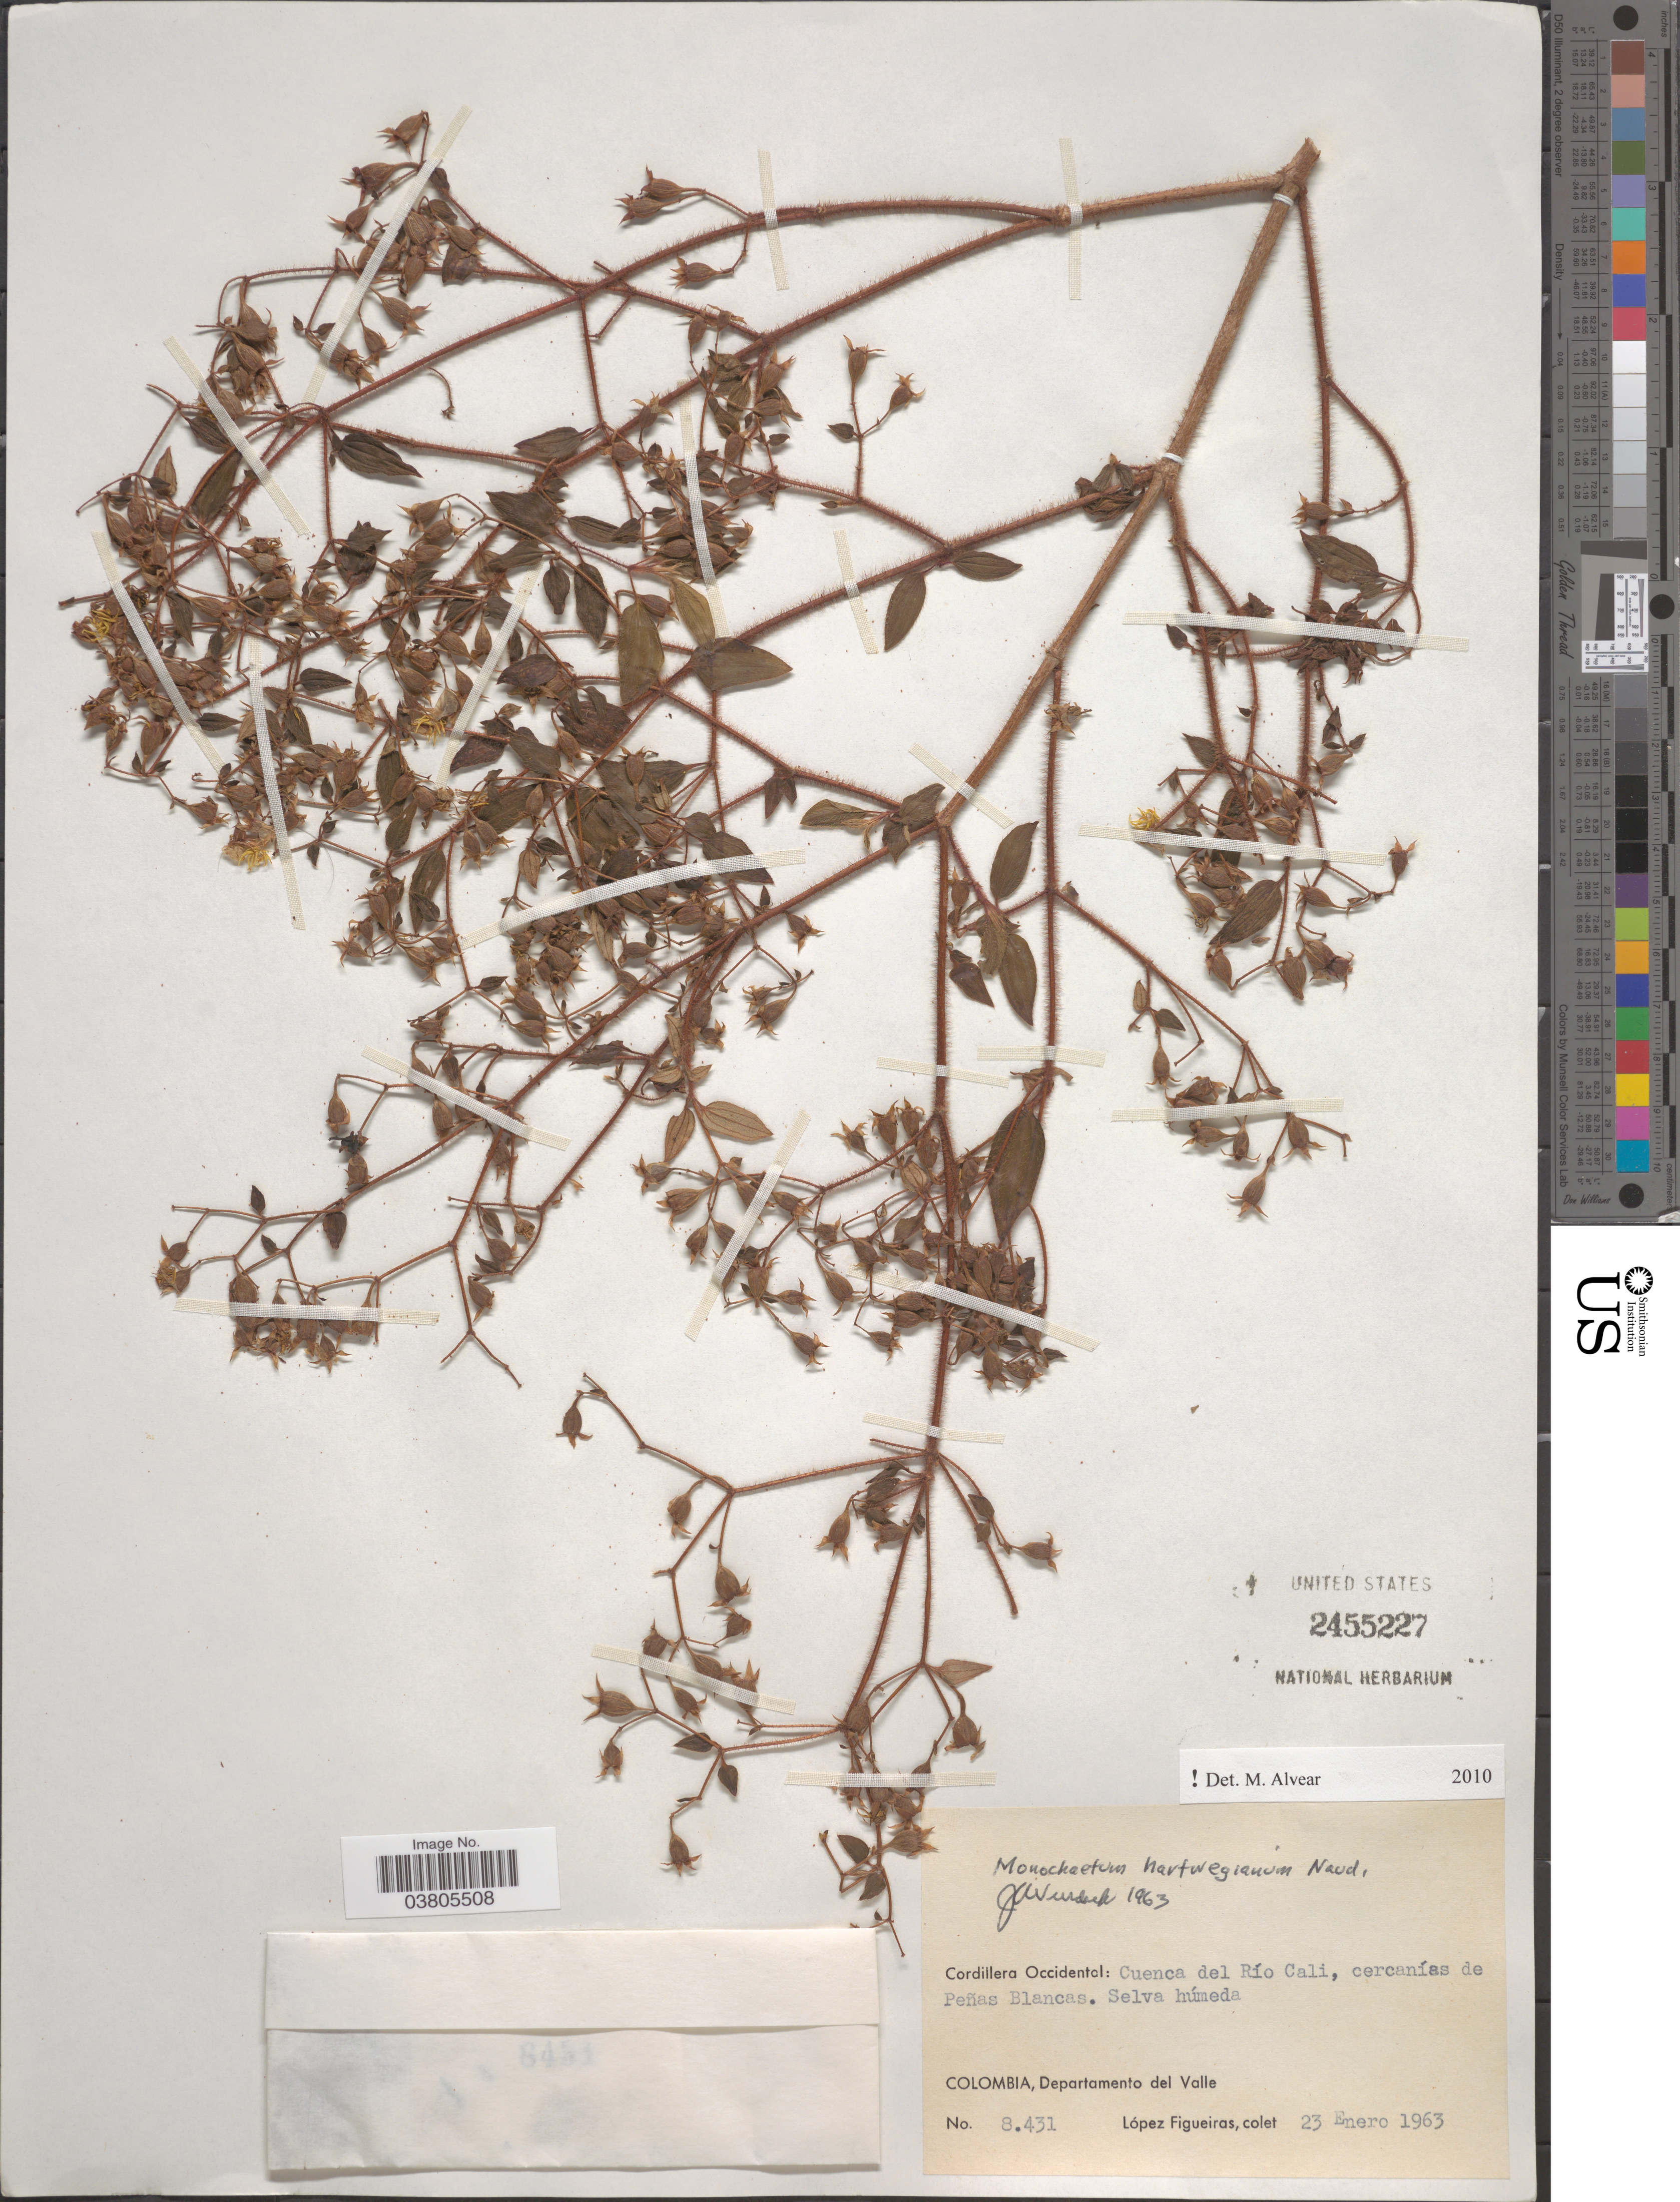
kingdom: Plantae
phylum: Tracheophyta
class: Magnoliopsida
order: Myrtales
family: Melastomataceae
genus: Monochaetum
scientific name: Monochaetum hartwegianum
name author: Naudin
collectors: M. López Figueiras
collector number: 8431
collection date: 1963-01-23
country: Colombia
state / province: Valle del Cauca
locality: Cordillera Occidental: Cuenca del Río Cali, cercanías de Peñas Blancas. Departamento del Valle.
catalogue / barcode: US 2455227